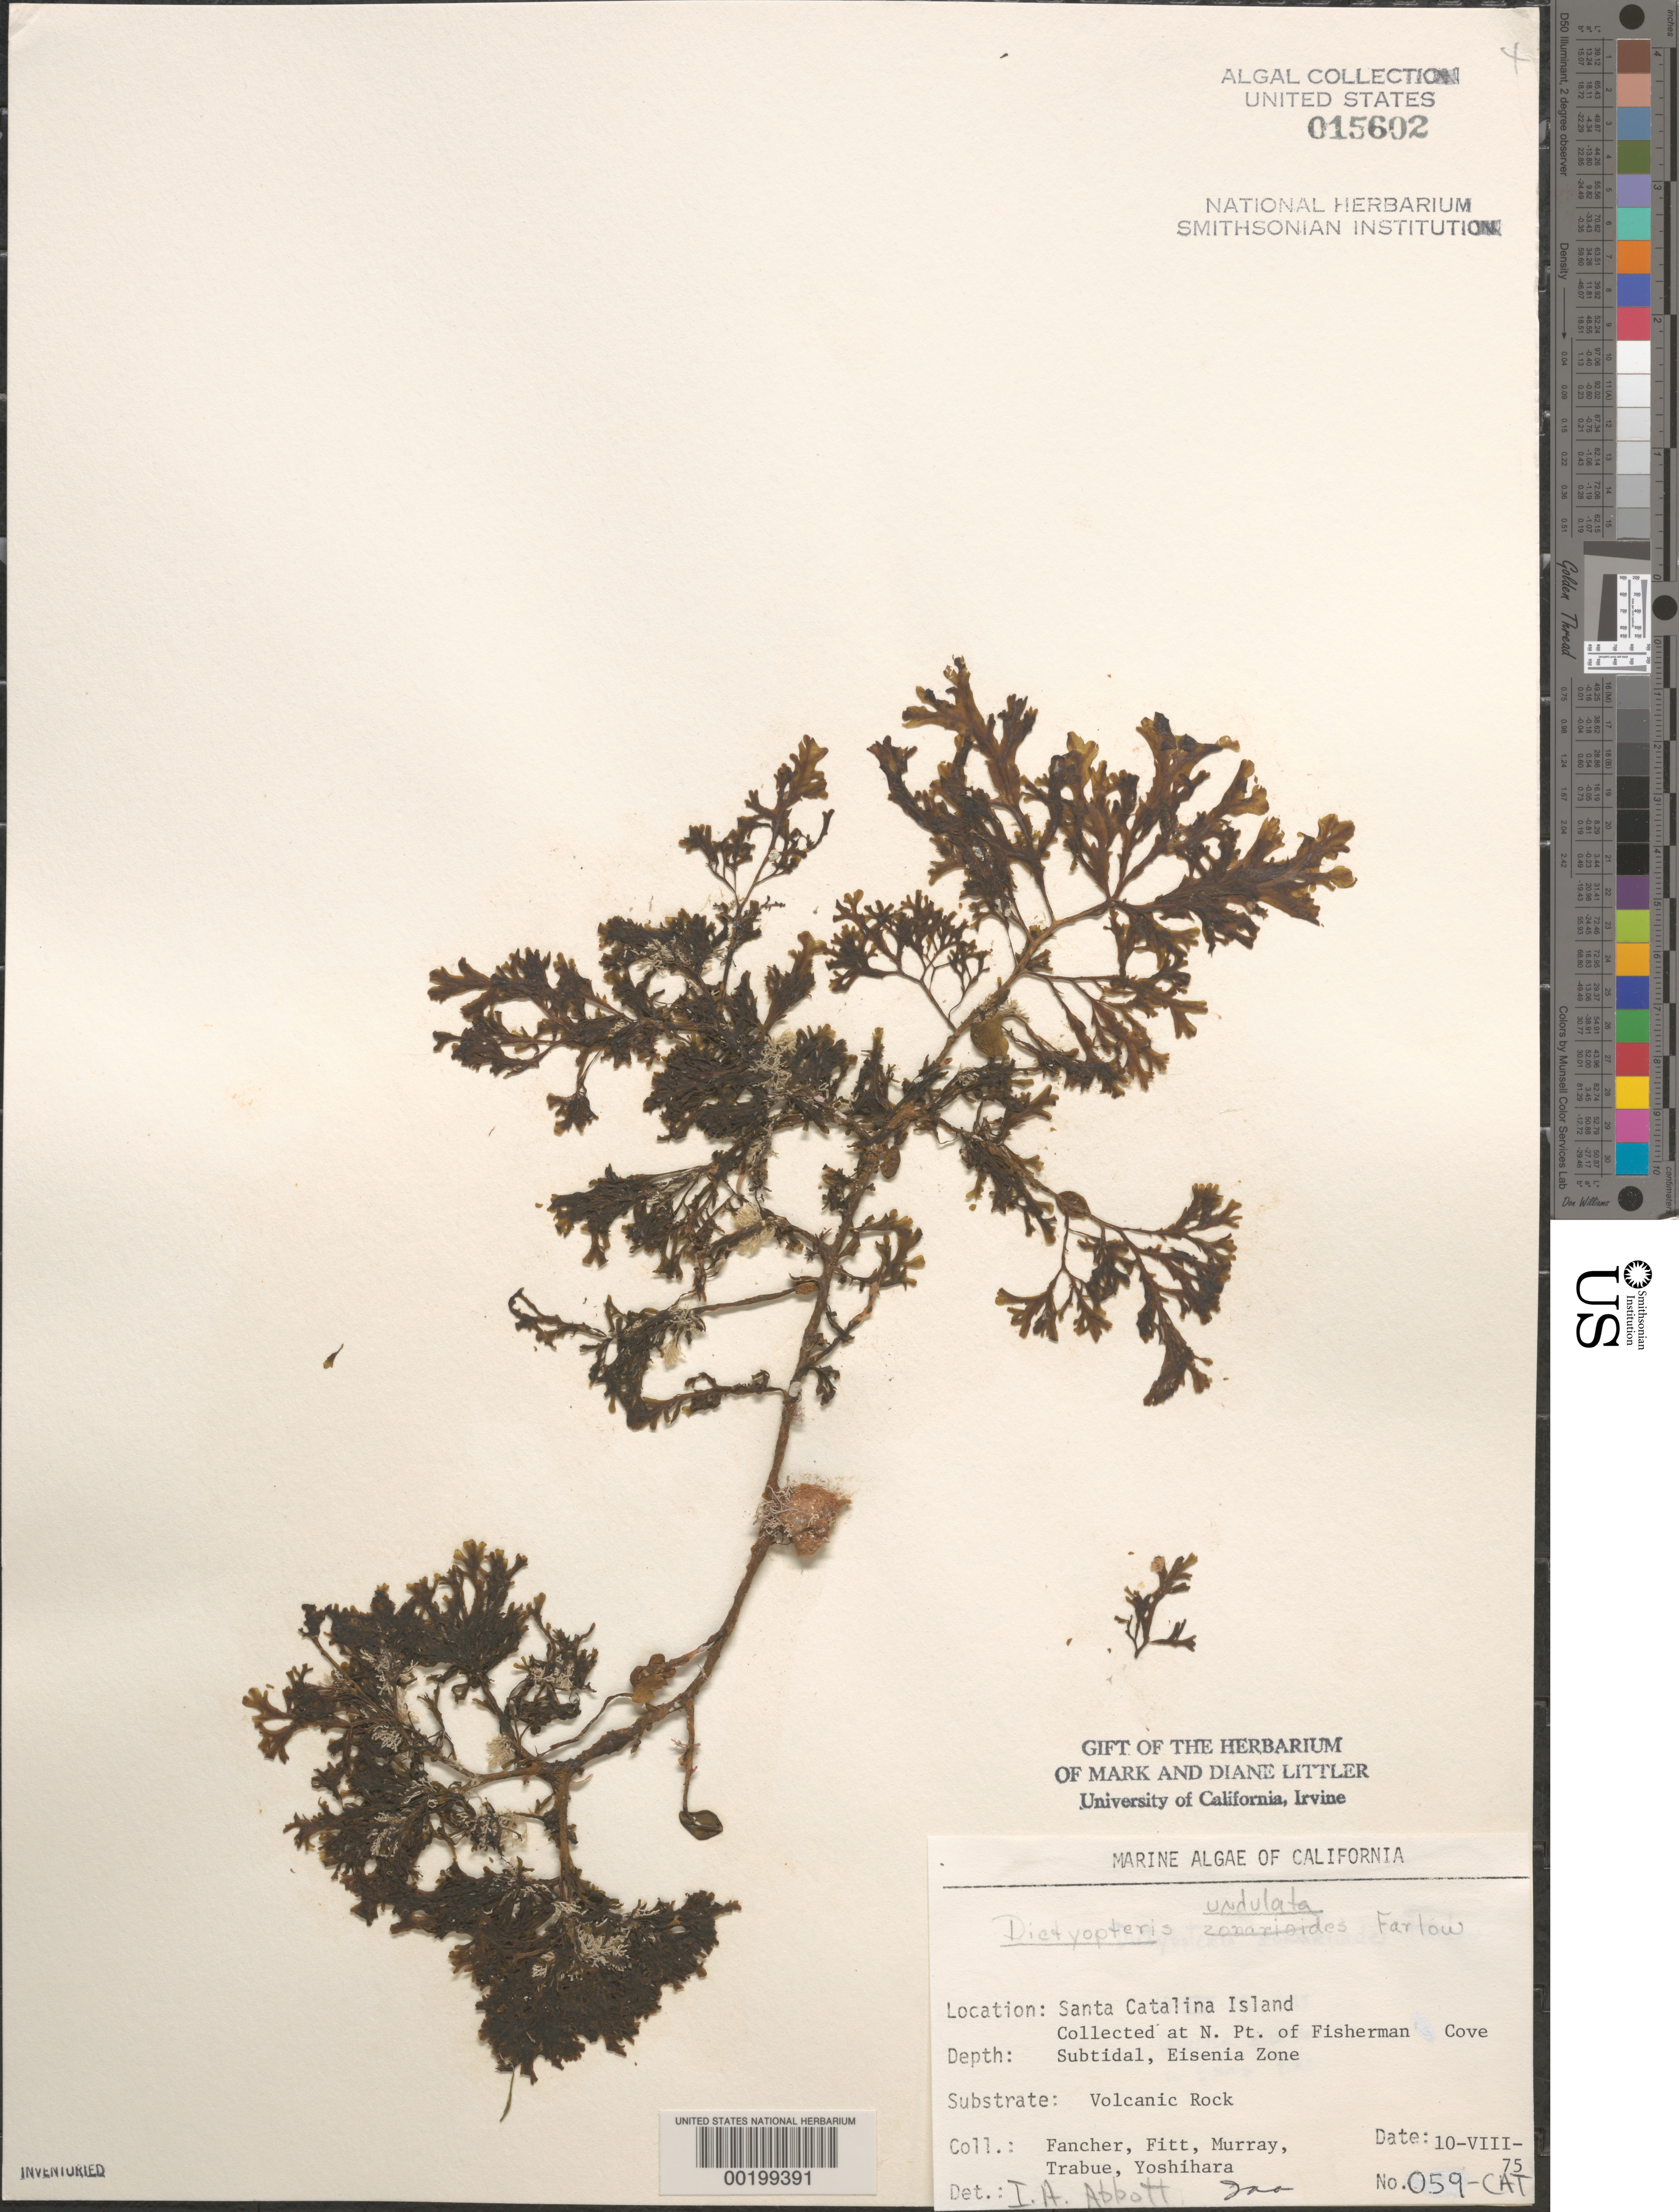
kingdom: Chromista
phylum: Ochrophyta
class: Phaeophyceae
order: Dictyotales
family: Dictyotaceae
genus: Dictyopteris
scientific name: Dictyopteris undulata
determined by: Abbott, Isabella A.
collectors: J. Fancher, W. Fitt, S. N. Murray, P. J. Trabue & K. Yoshihara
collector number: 059-cat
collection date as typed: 10 Aug 1975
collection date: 1975-08-10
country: United States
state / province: California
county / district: Los Angeles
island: Santa Catalina Island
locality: Fishermen Cove, North Point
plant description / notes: BLM-SOCALBIGHT Rocky Intertidal Survey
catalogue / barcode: US 15602